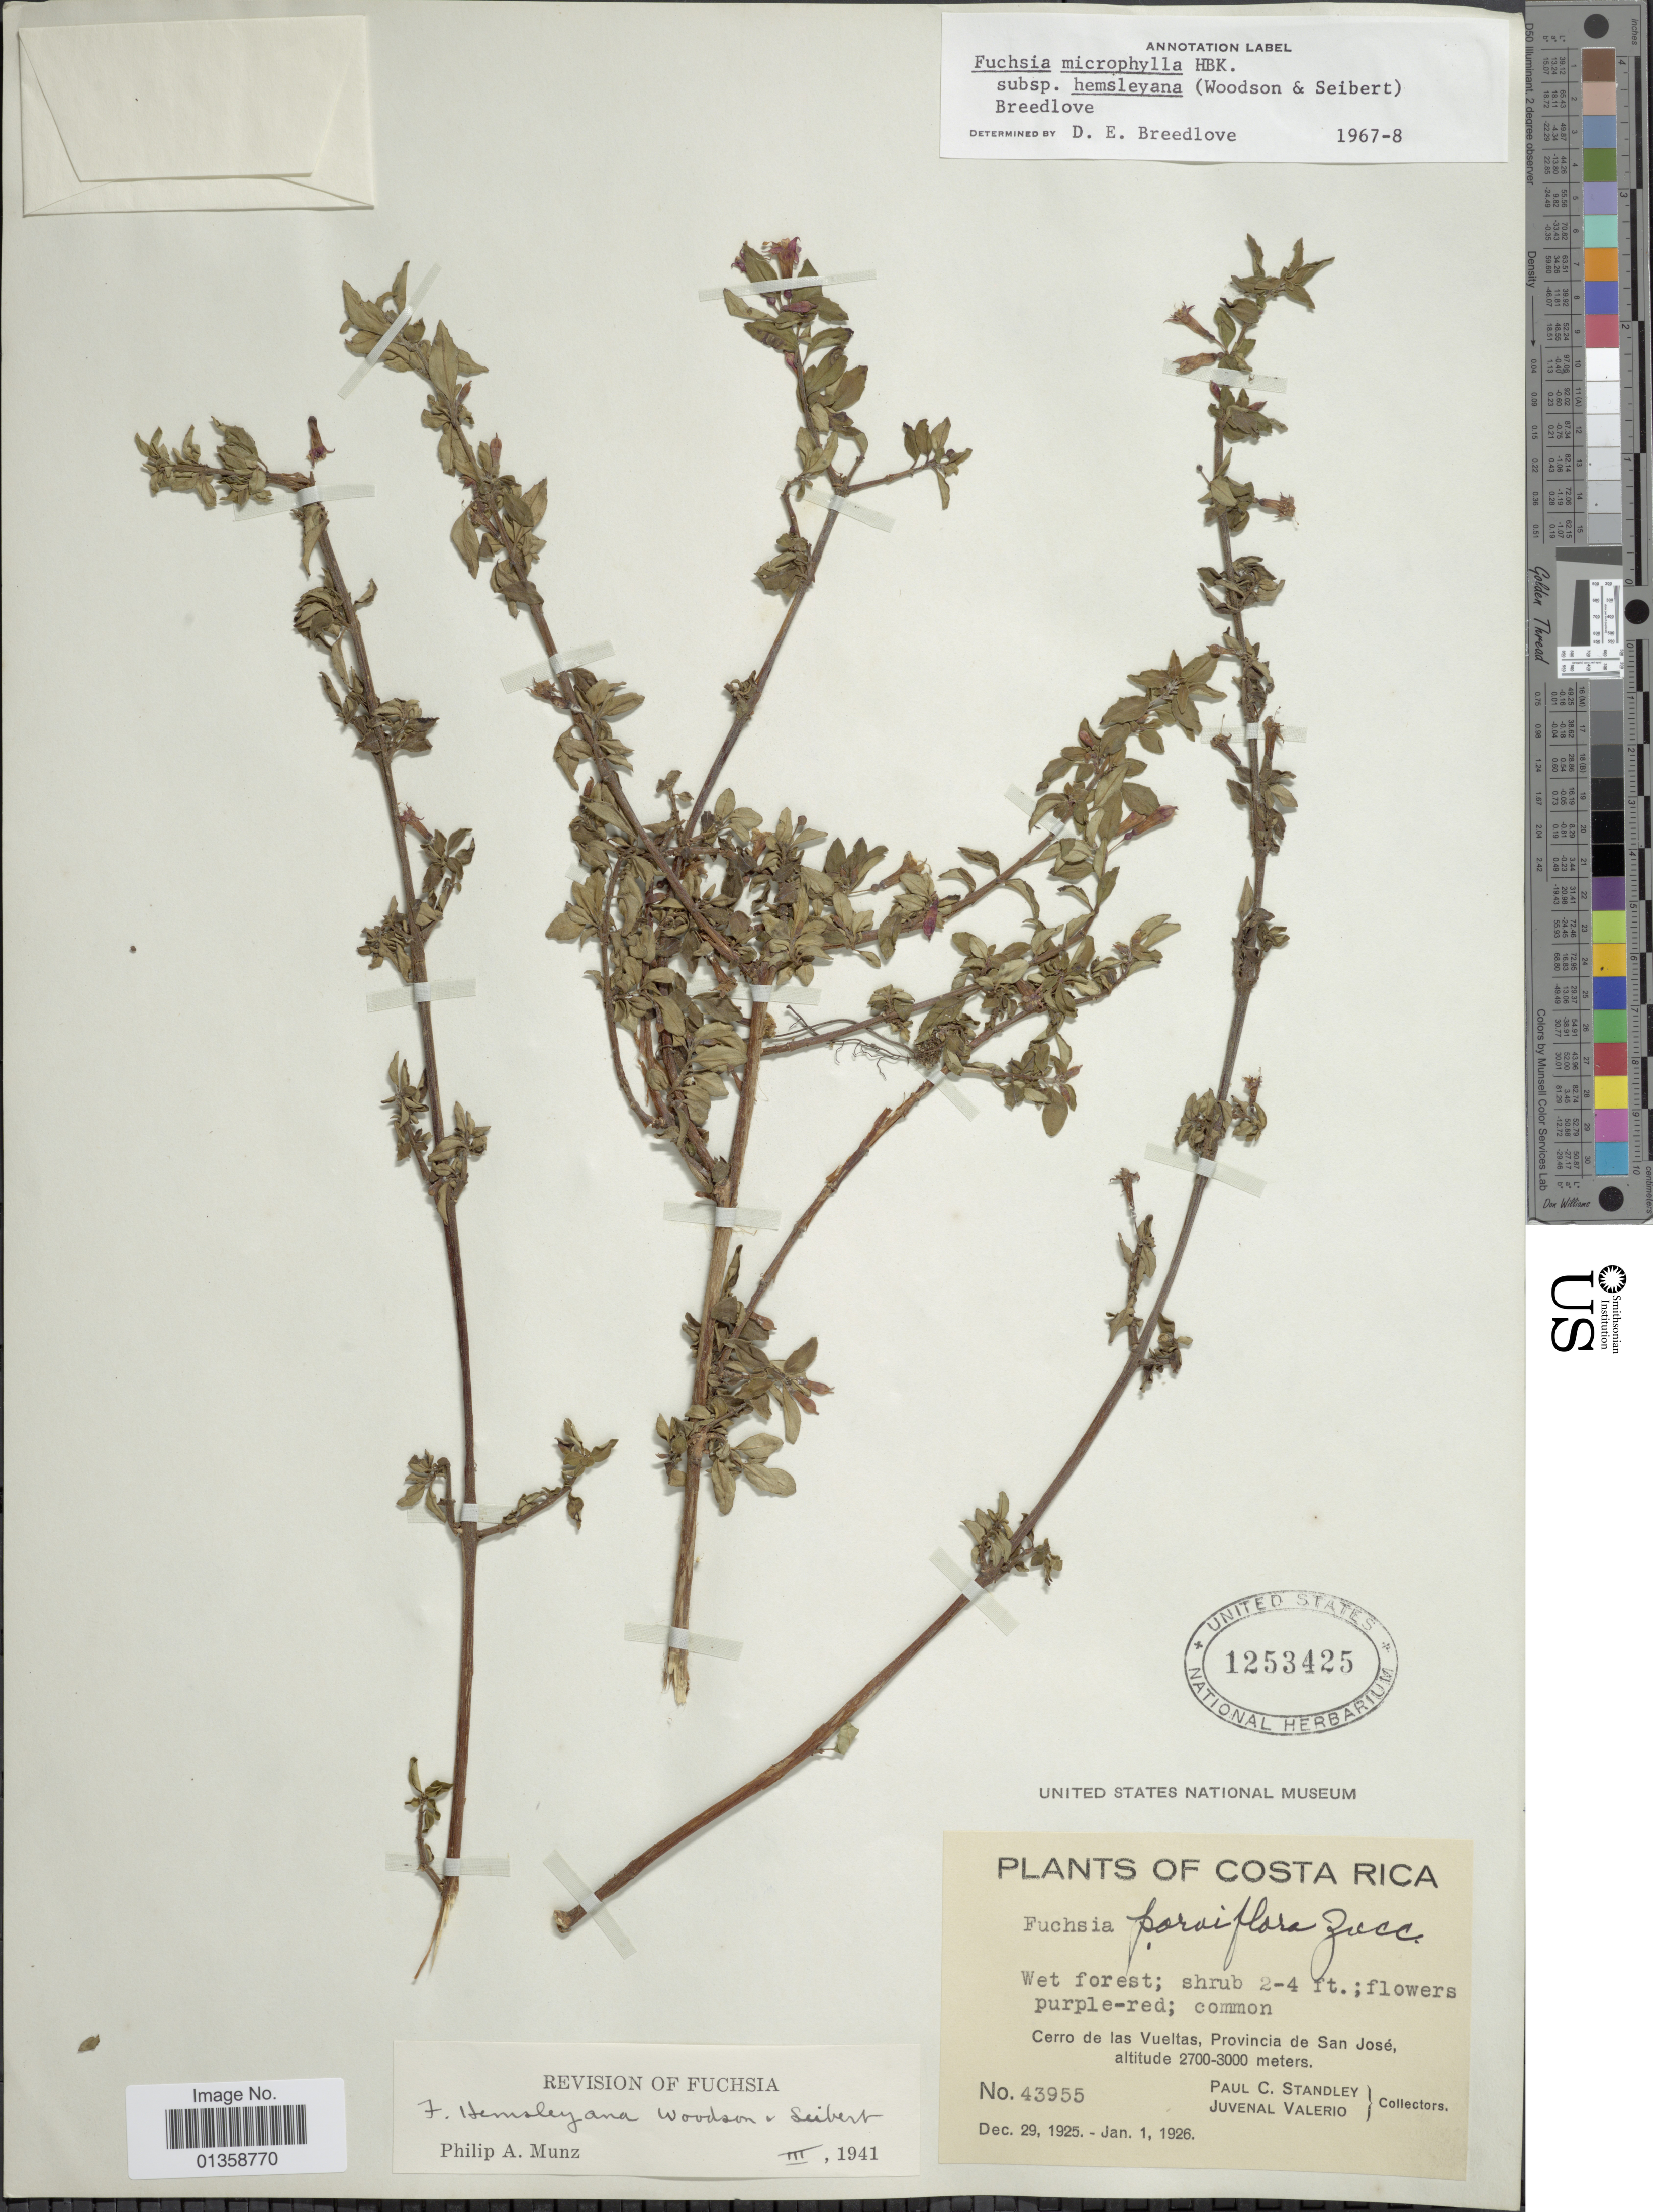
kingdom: Plantae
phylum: Tracheophyta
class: Magnoliopsida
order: Myrtales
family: Onagraceae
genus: Fuchsia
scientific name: Fuchsia microphylla subsp. hemsleyana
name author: (Woodson & Seibert) Breedlove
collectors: P. C. Standley & J. Valerio R.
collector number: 43955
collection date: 1925-12-29/1926-01-01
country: Costa Rica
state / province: San José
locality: Cerro de las Vueltas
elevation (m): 2700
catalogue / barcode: US 1253425